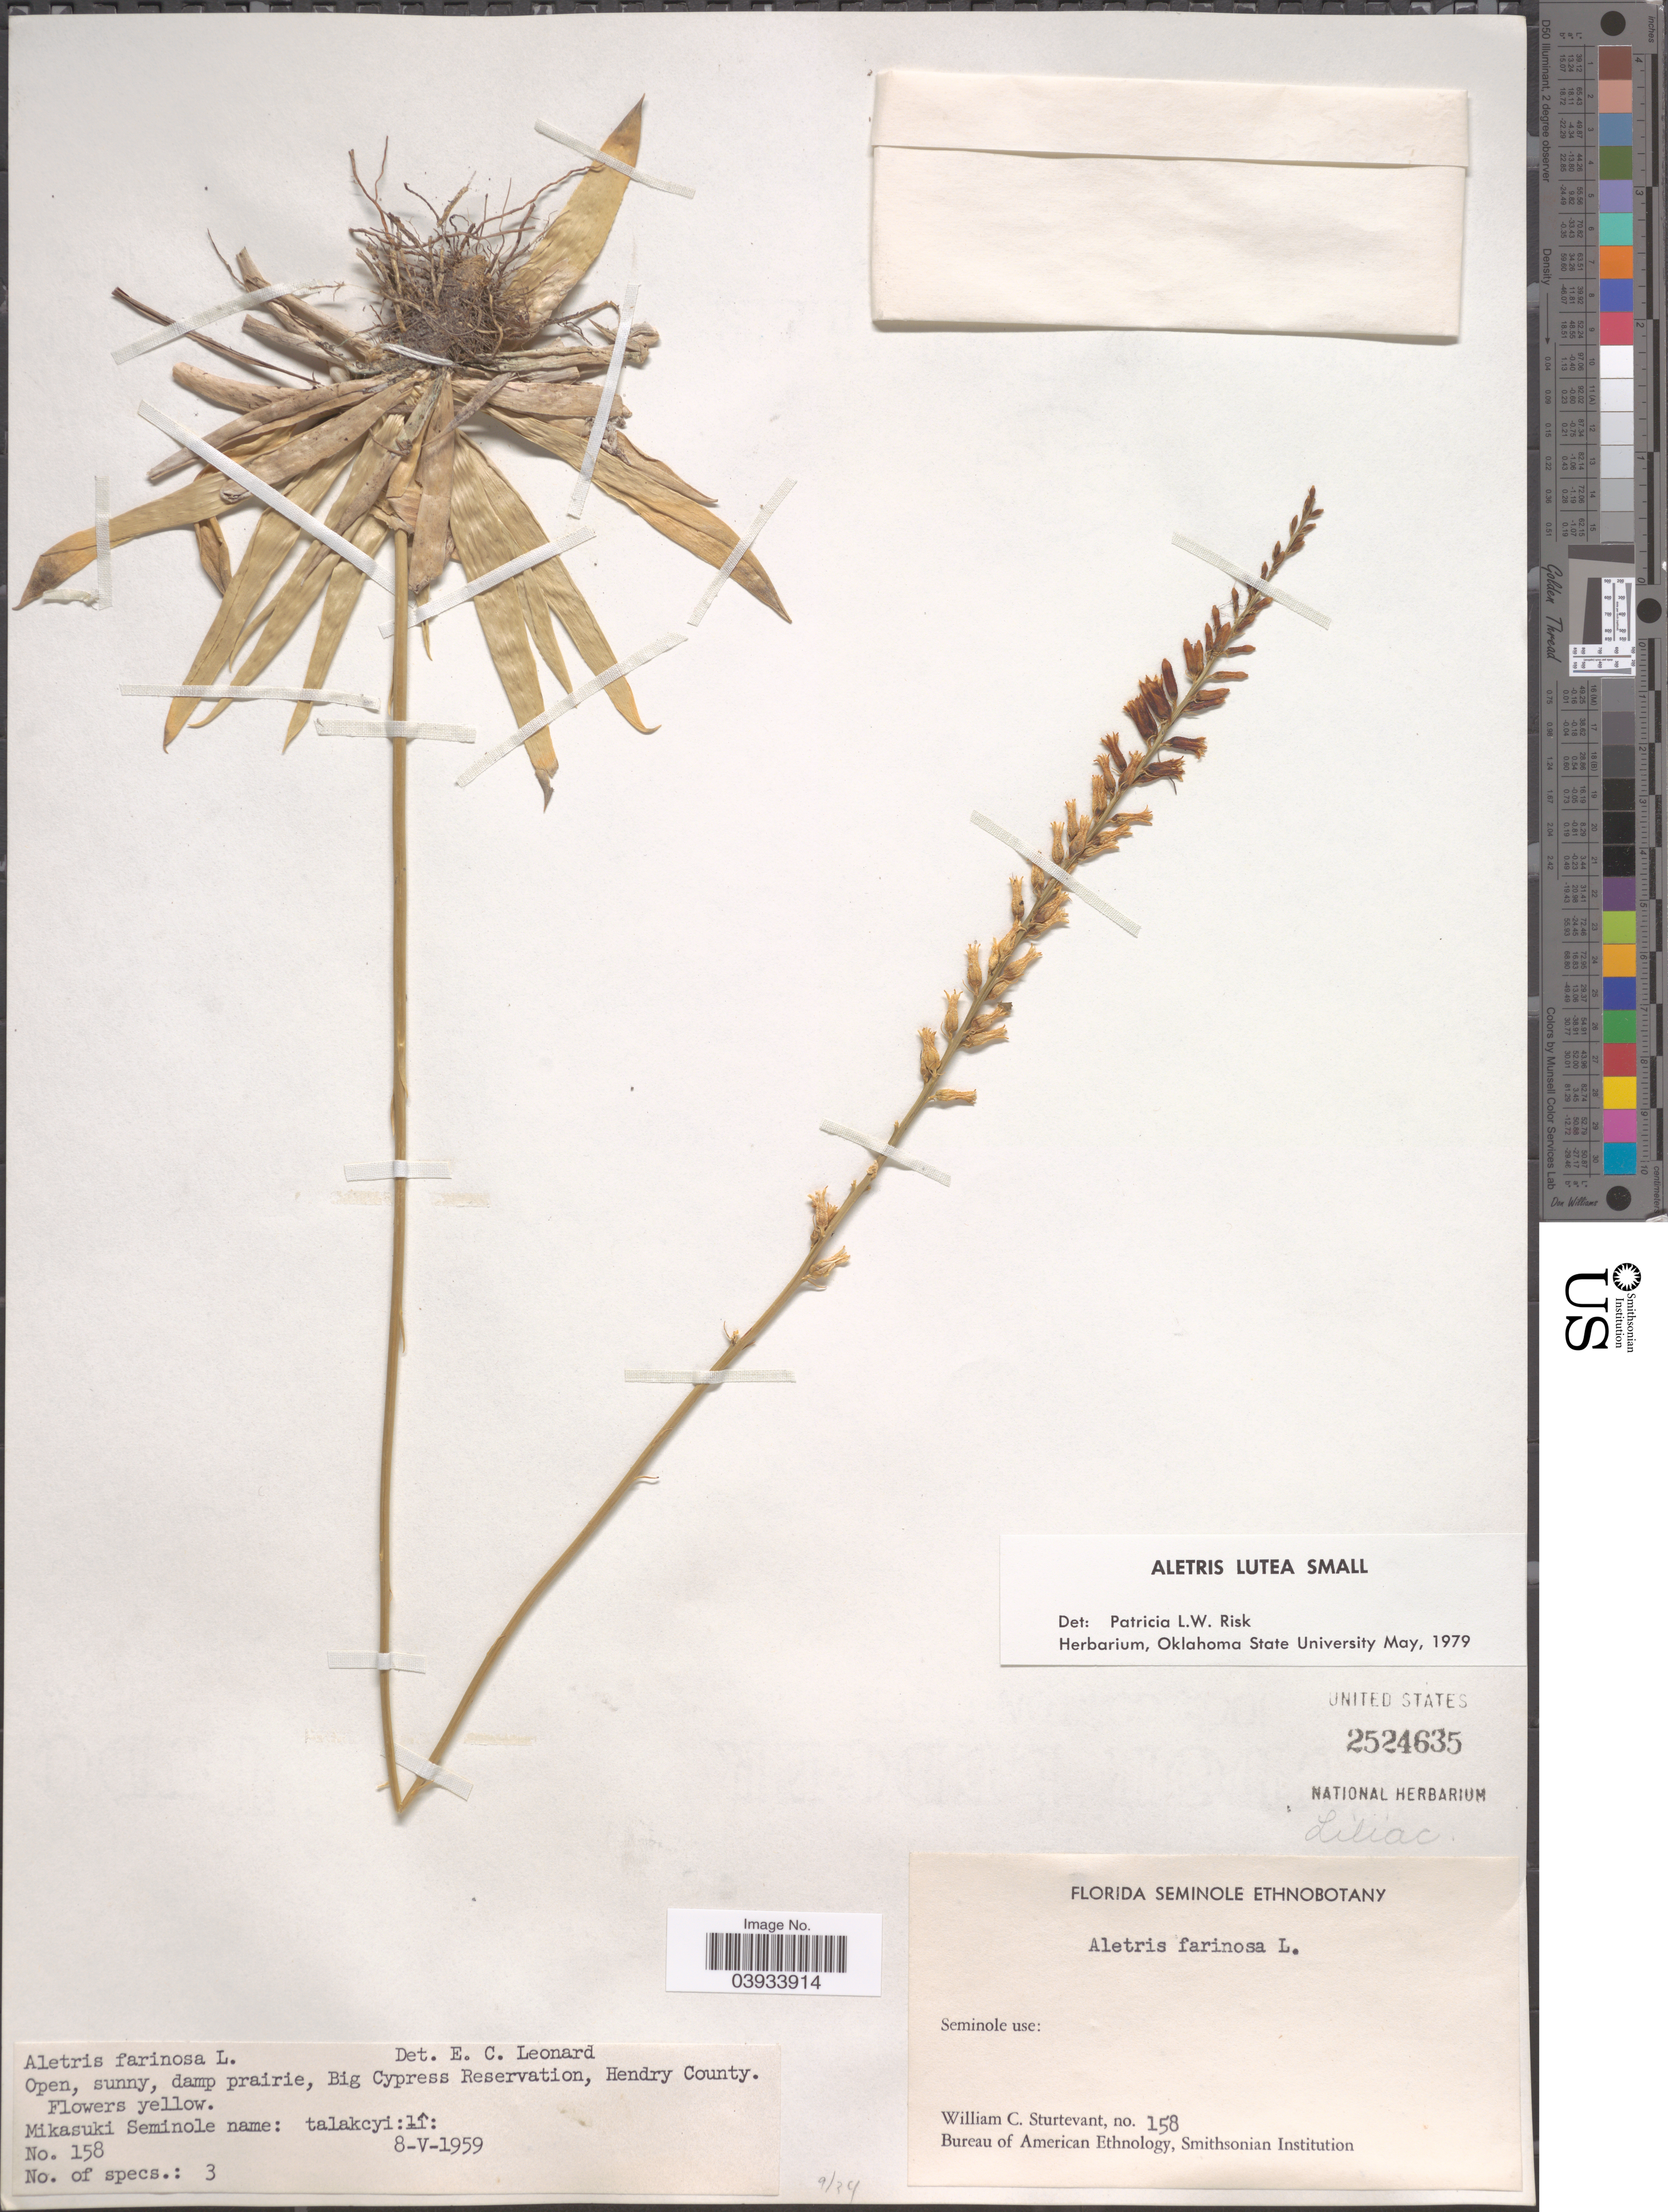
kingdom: Plantae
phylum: Tracheophyta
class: Liliopsida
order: Dioscoreales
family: Nartheciaceae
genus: Aletris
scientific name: Aletris lutea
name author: Small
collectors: W. Sturtevant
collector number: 158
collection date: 1959-05-08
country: United States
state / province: Florida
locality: Big Cypress Reservation, Hendry County.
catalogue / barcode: US 2524635